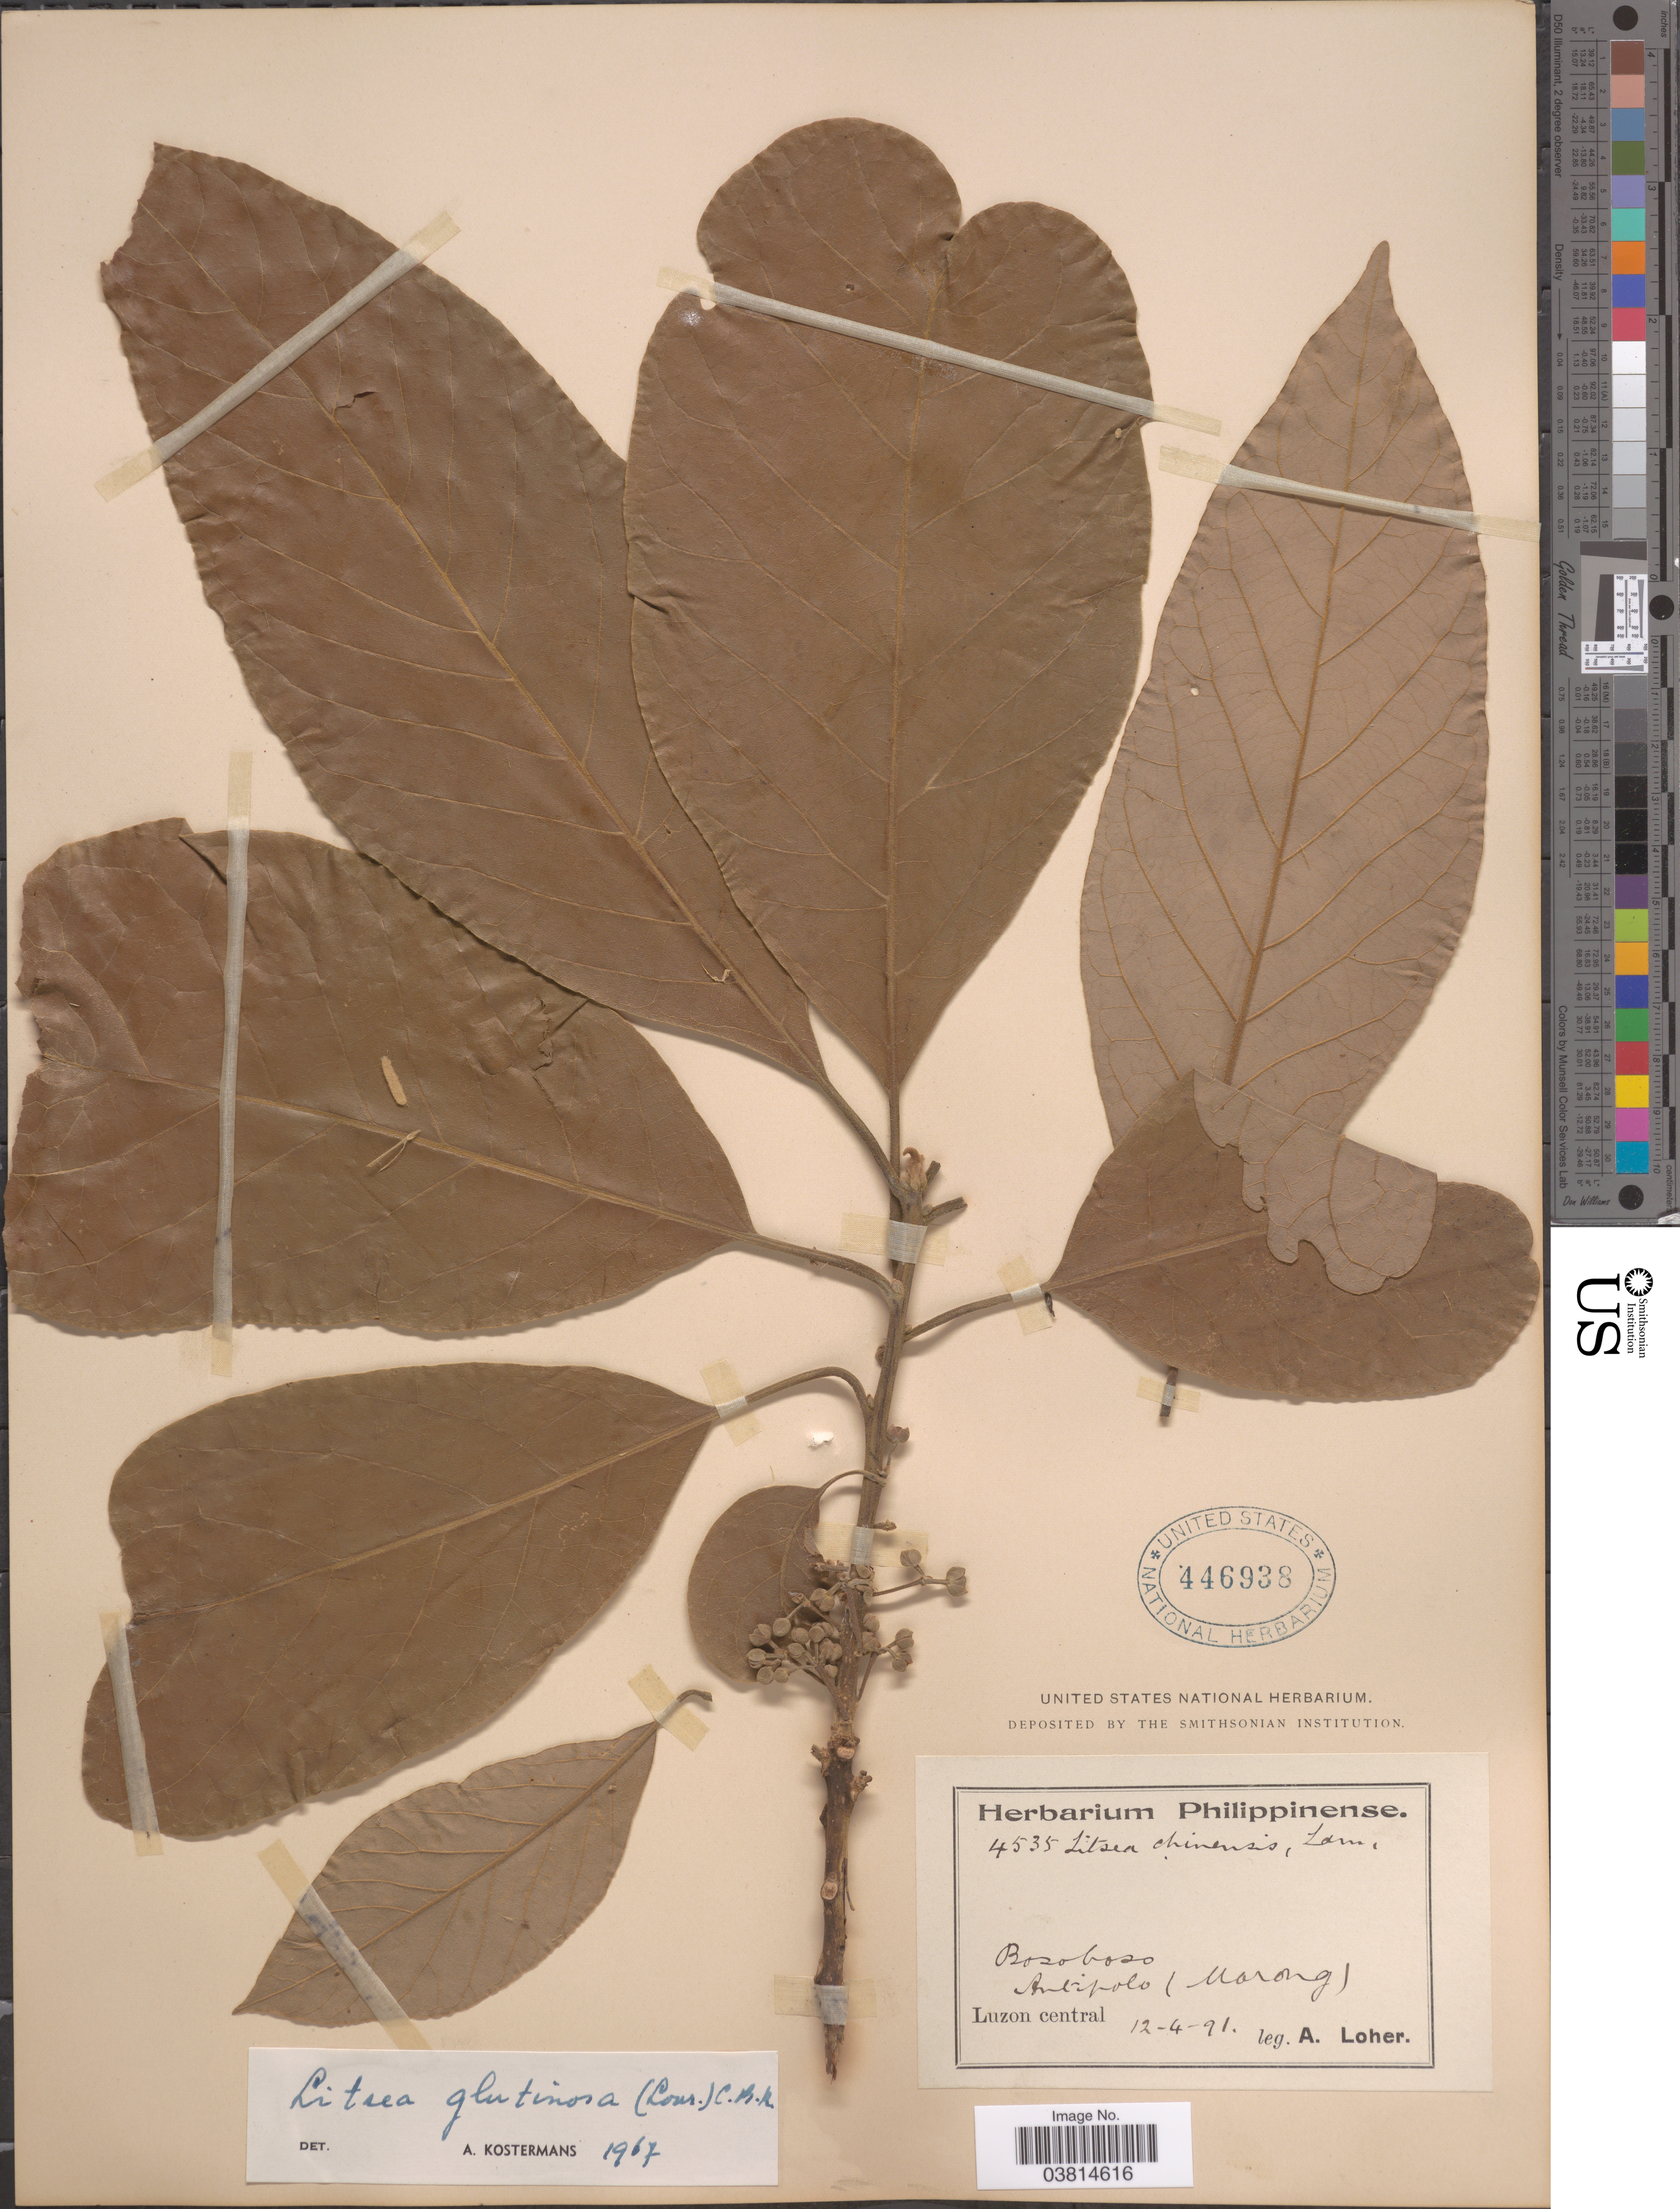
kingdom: Plantae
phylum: Tracheophyta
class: Magnoliopsida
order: Laurales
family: Lauraceae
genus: Litsea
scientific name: Litsea glutinosa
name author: (Lour.) C.B. Rob.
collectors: A. Loher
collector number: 4535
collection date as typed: Transcribed d/m/y: 12/4/91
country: Philippines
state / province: Central Luzon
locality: Bosoboso. Antipolo (Morong). Luzon central.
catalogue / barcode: US 446938